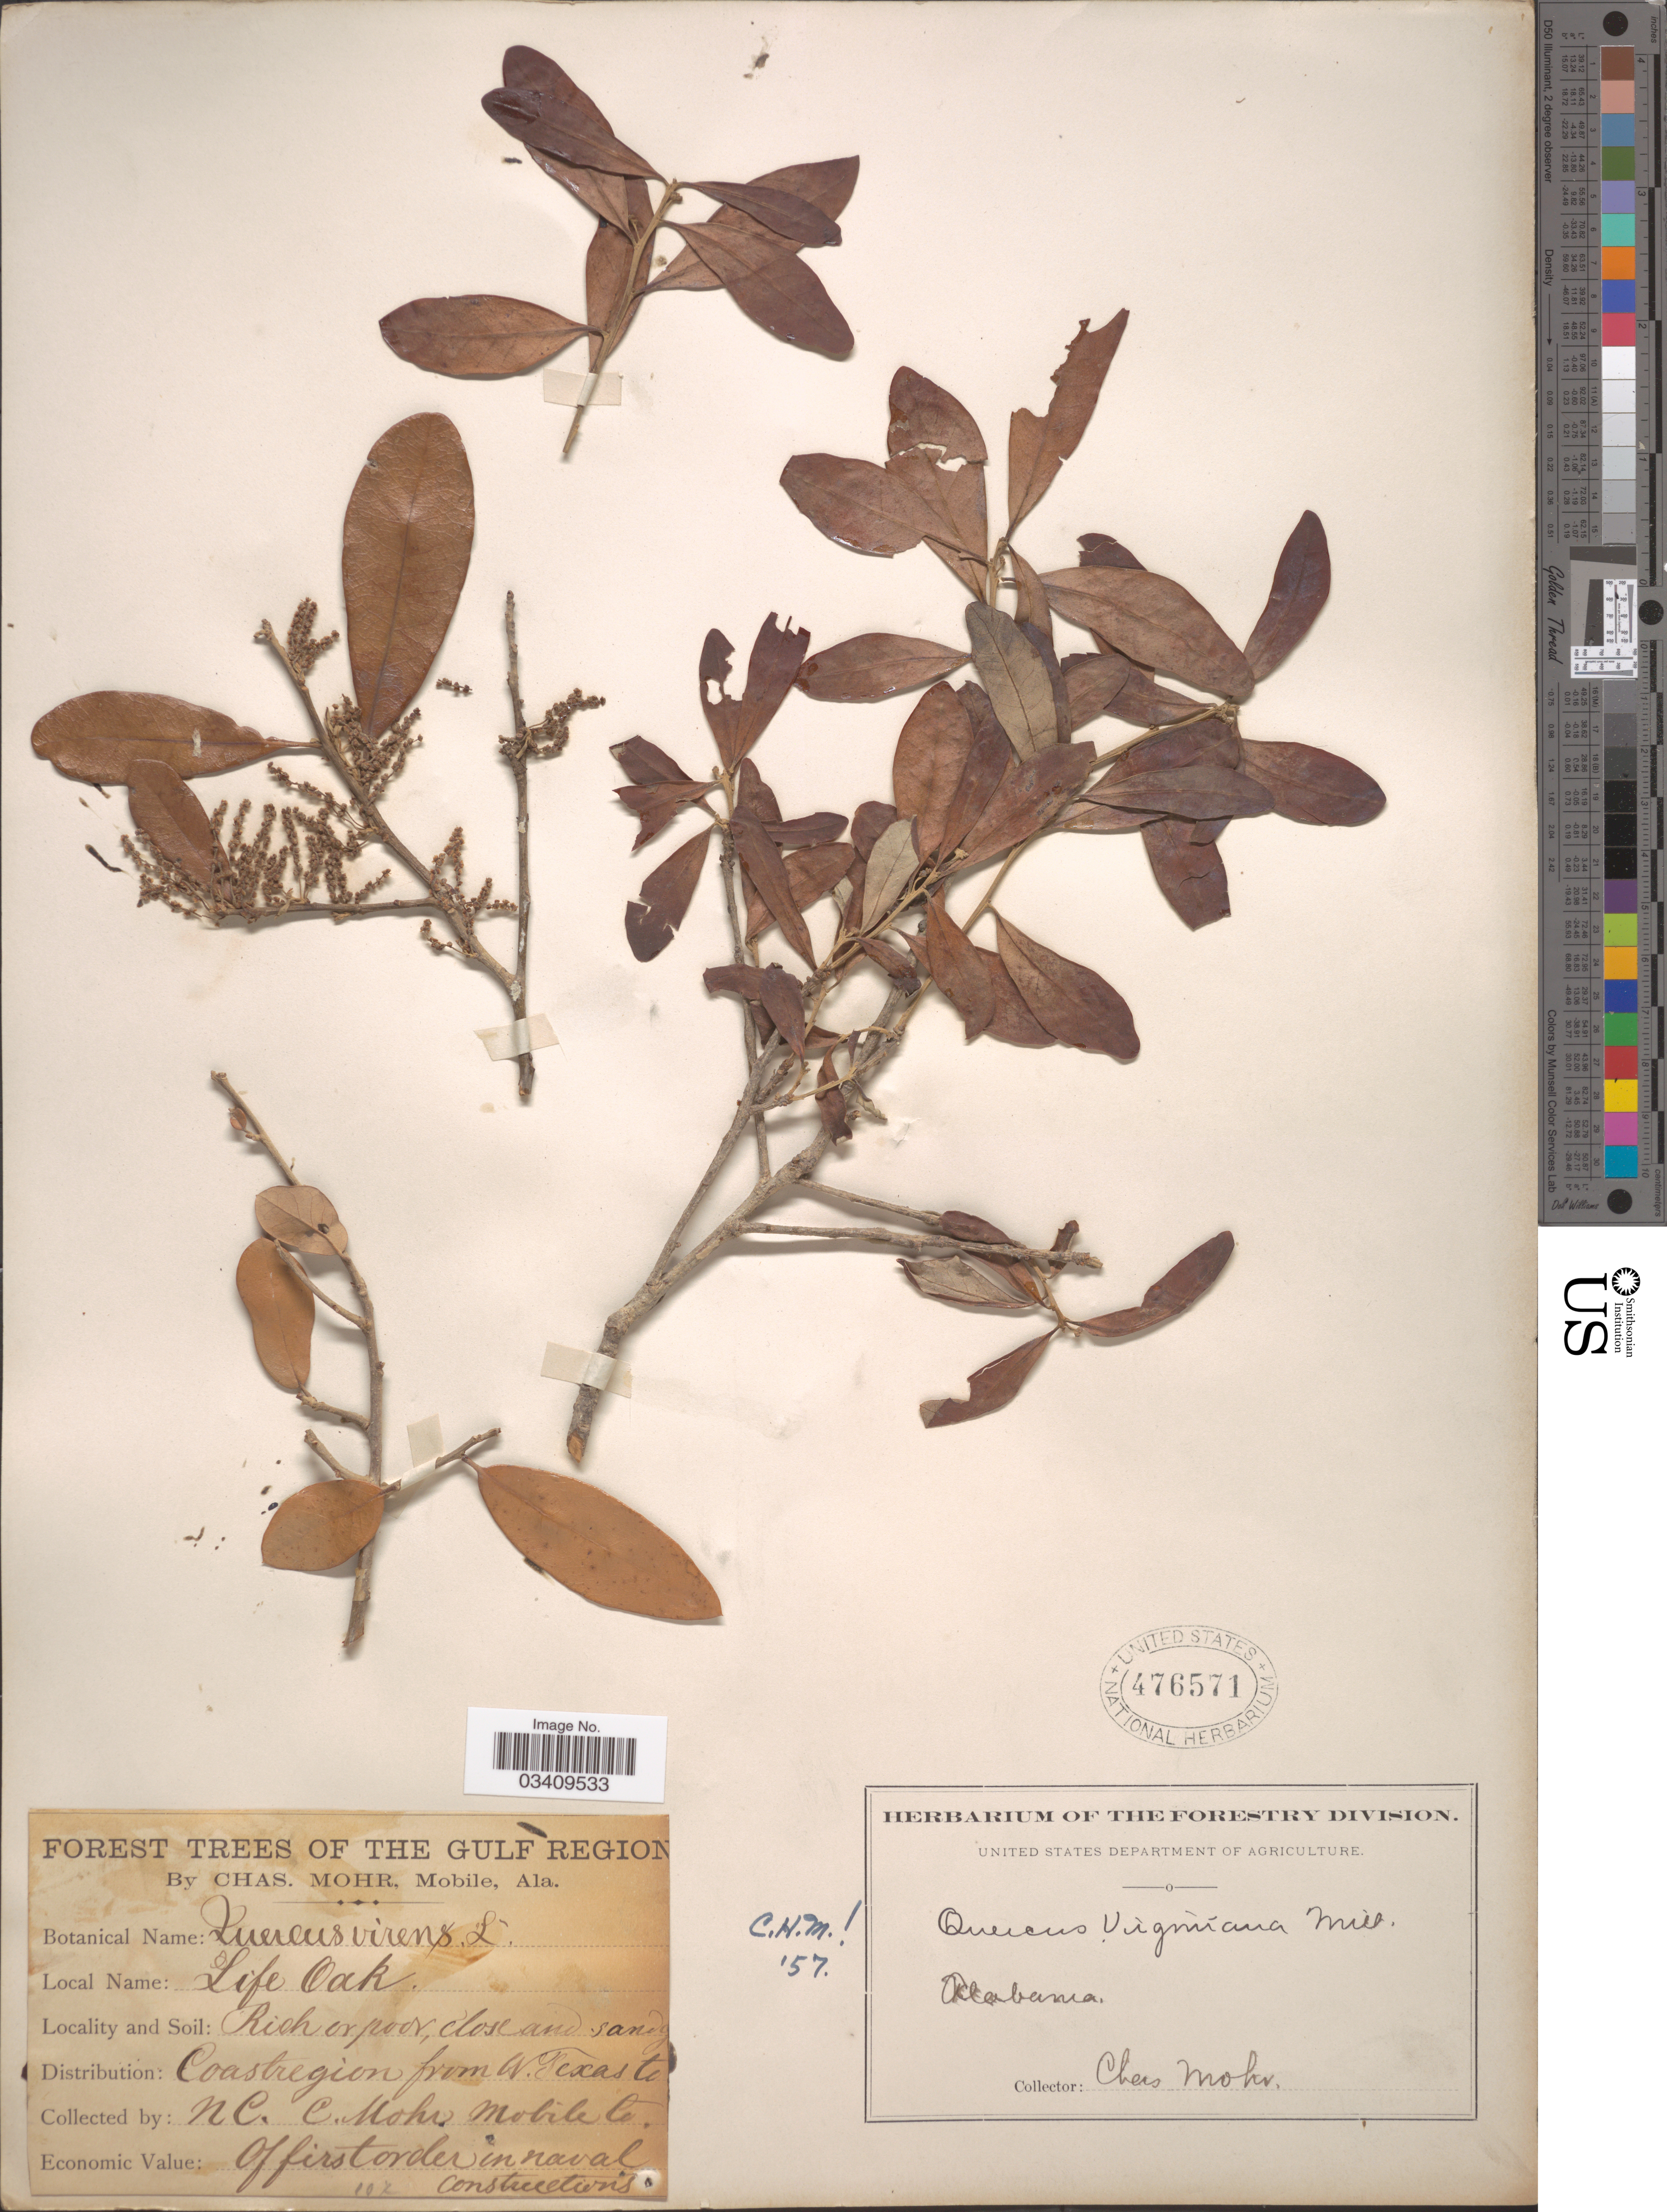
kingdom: Plantae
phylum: Tracheophyta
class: Magnoliopsida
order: Fagales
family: Fagaceae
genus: Quercus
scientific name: Quercus virginiana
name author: Mill.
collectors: Mohr, C. T. (herbarium)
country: United States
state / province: Alabama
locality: The Gulf Region. Coastregion from W. Texas to NC. Mobile Co.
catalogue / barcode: US 476571